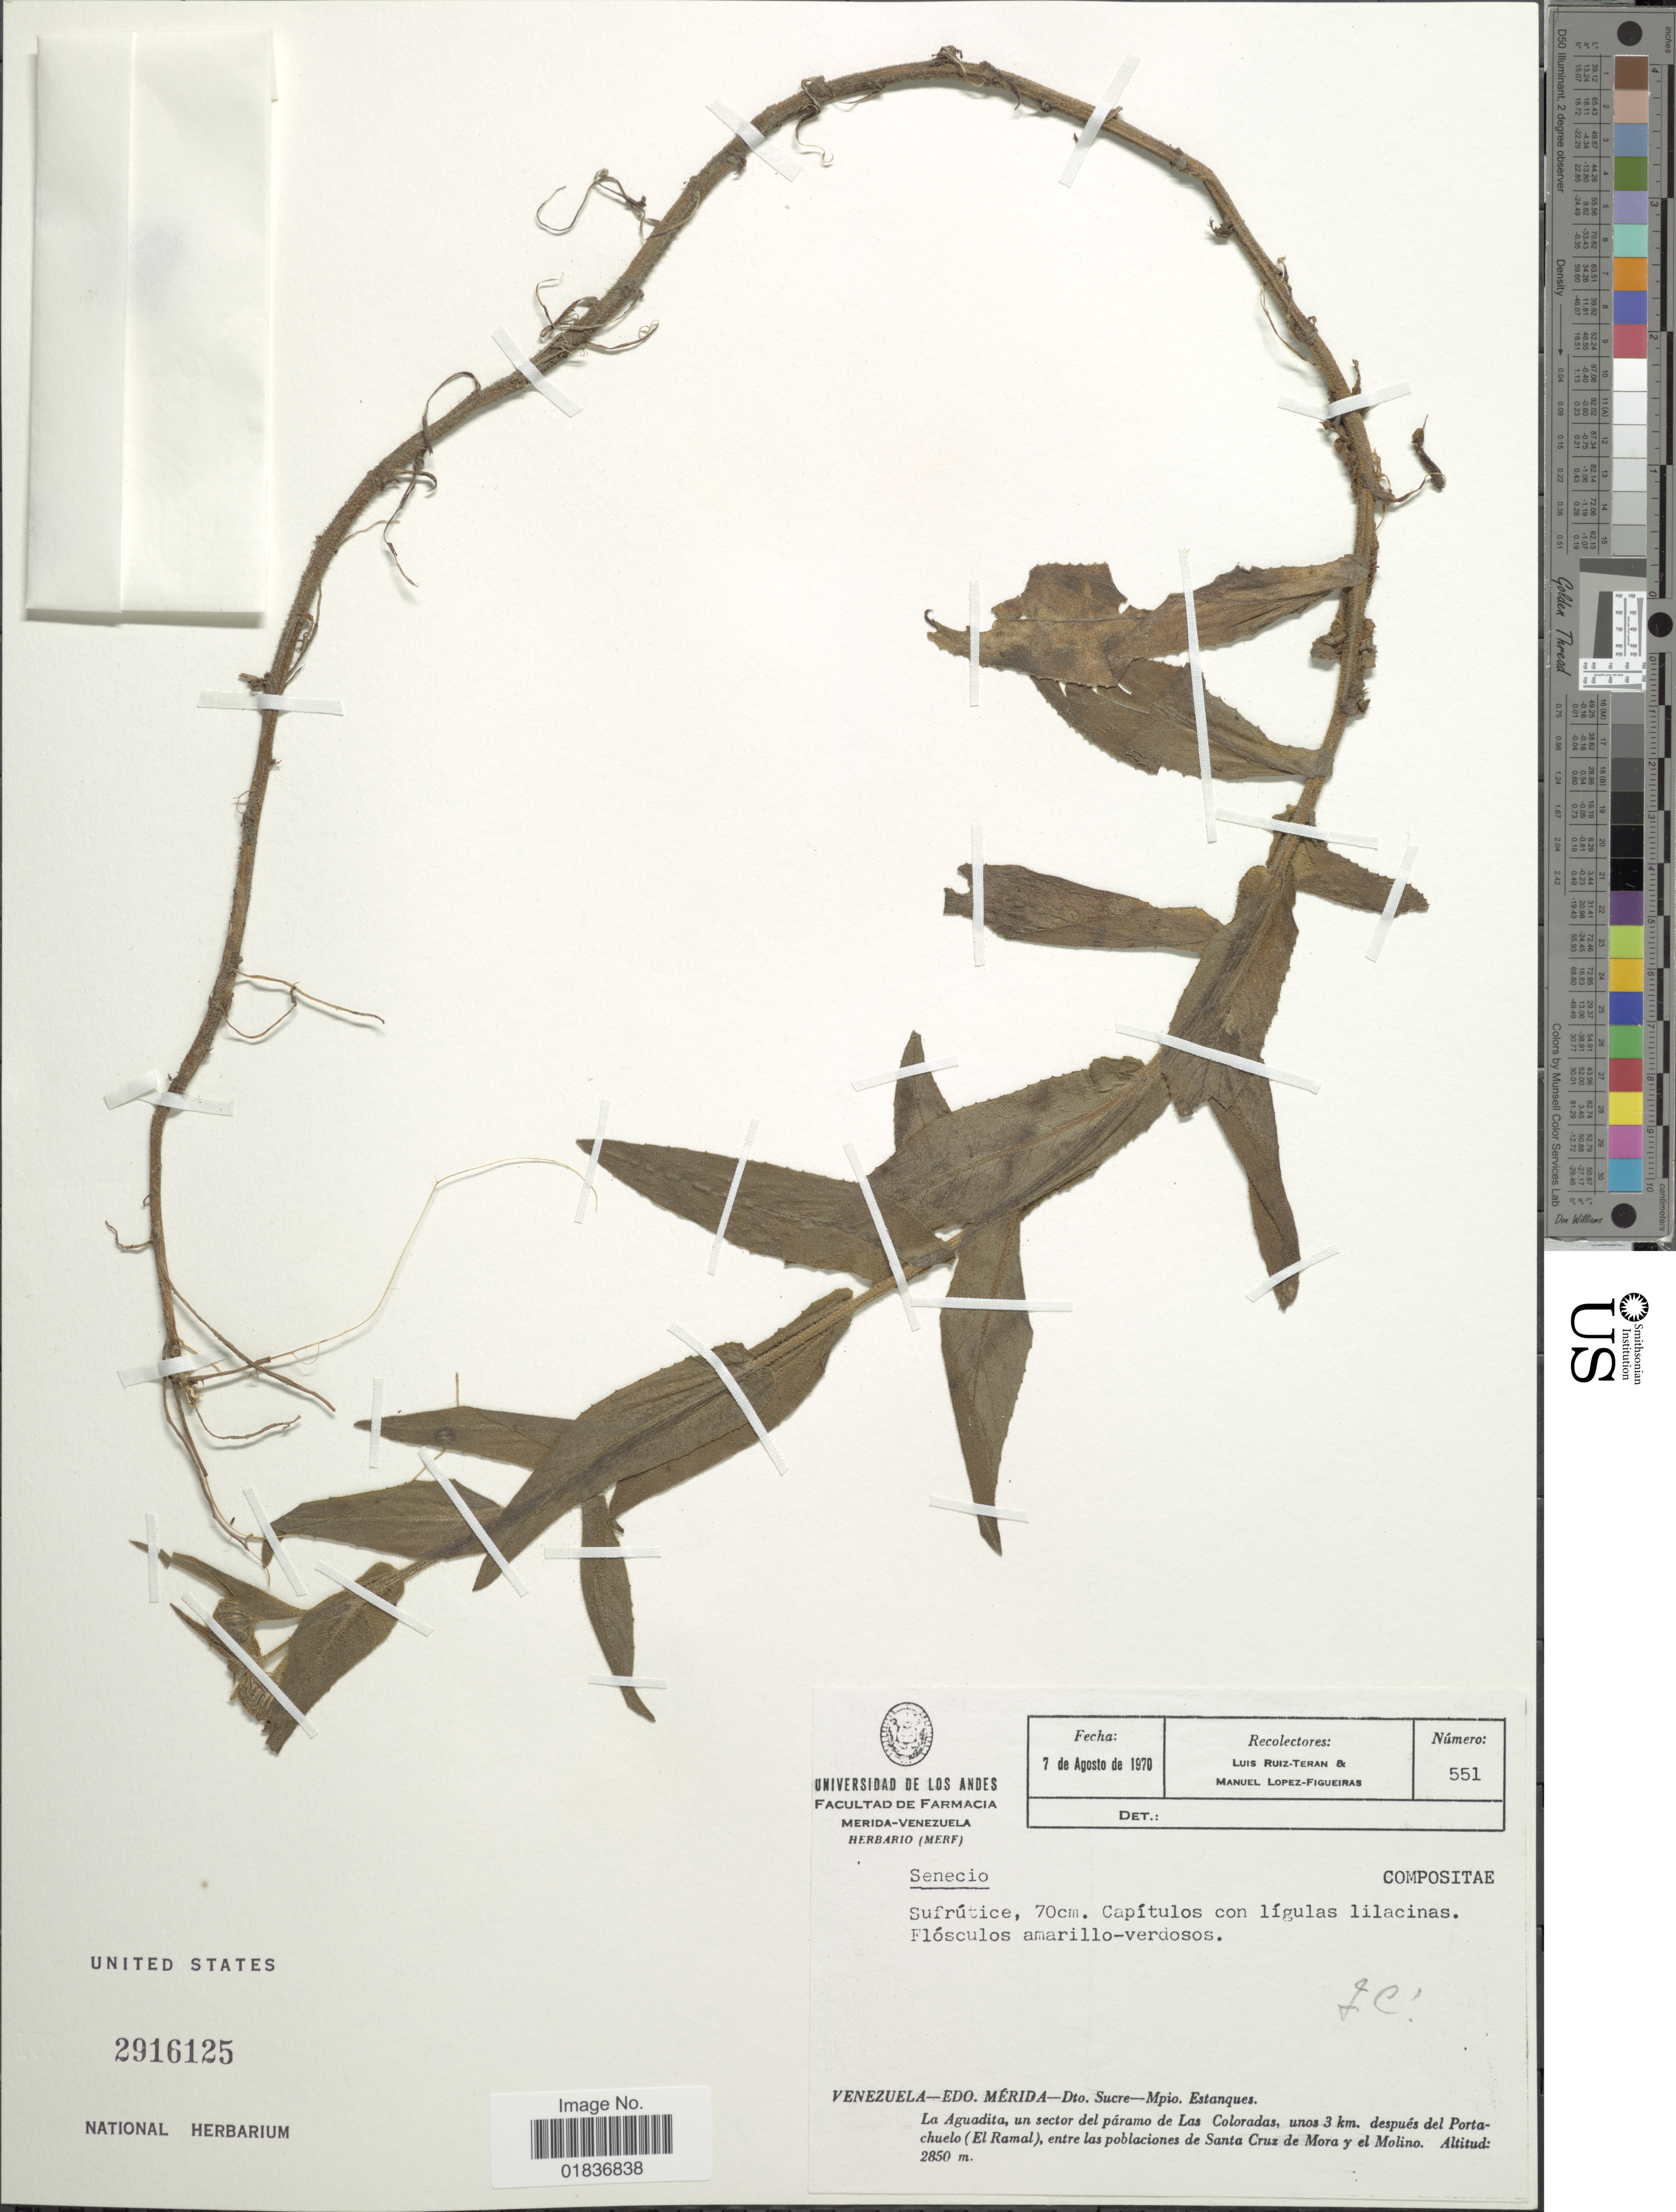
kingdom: Plantae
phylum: Tracheophyta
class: Magnoliopsida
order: Asterales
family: Asteraceae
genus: Senecio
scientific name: Senecio wedglacialis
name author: Cuatrec.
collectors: L. E. Ruíz-Terán & M. López Figueiras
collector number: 551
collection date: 1970-08-07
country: Venezuela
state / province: Mérida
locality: Edo. Merida-Dto. Sucre-Mpio. Estanques. La Aguadita, un secotr del paramo de Las Coloradas, unos 3 km. despues del Portachuelo (El Ramal), entre las pblaciones de Santa Cruz de Mora y el Molino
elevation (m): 2850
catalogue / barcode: US 2916125